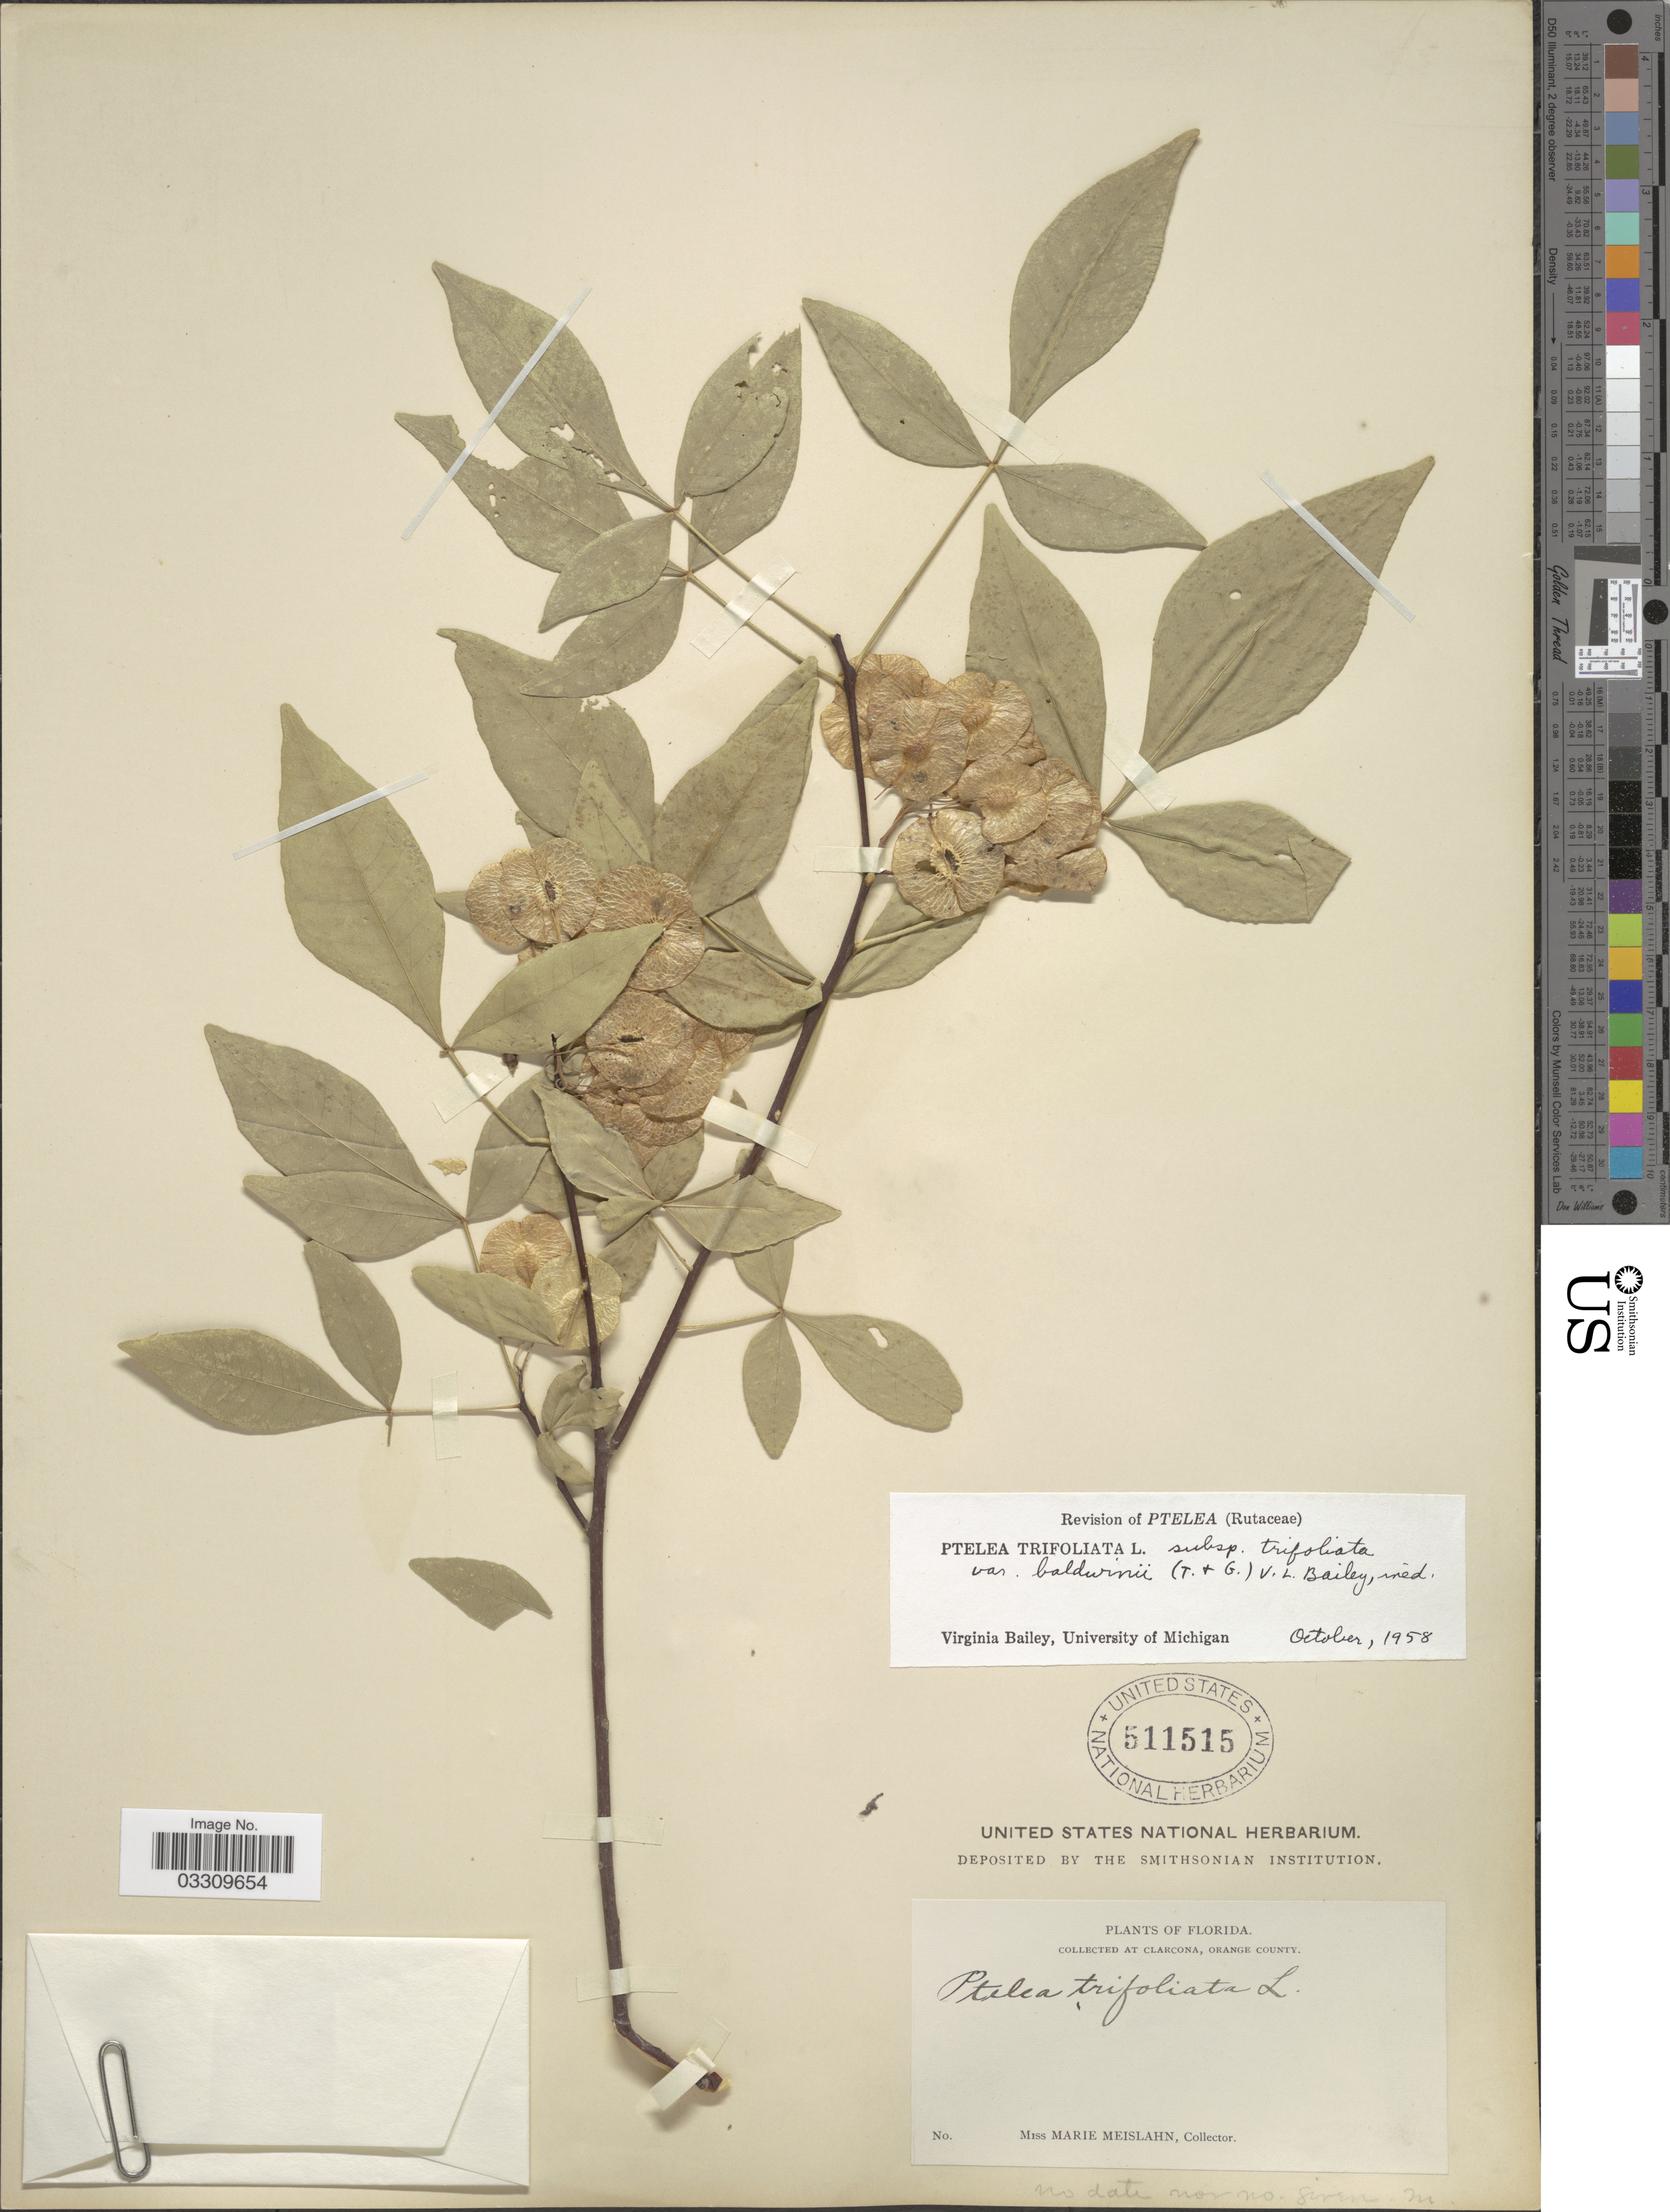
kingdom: Plantae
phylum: Tracheophyta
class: Magnoliopsida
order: Sapindales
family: Rutaceae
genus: Ptelea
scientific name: Ptelea trifoliata var. baldwinii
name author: (Torr. & A. Gray) D.B. Ward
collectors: M. Meislahn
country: United States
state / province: Florida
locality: At Clarcona, Orange County.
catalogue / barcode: US 511515